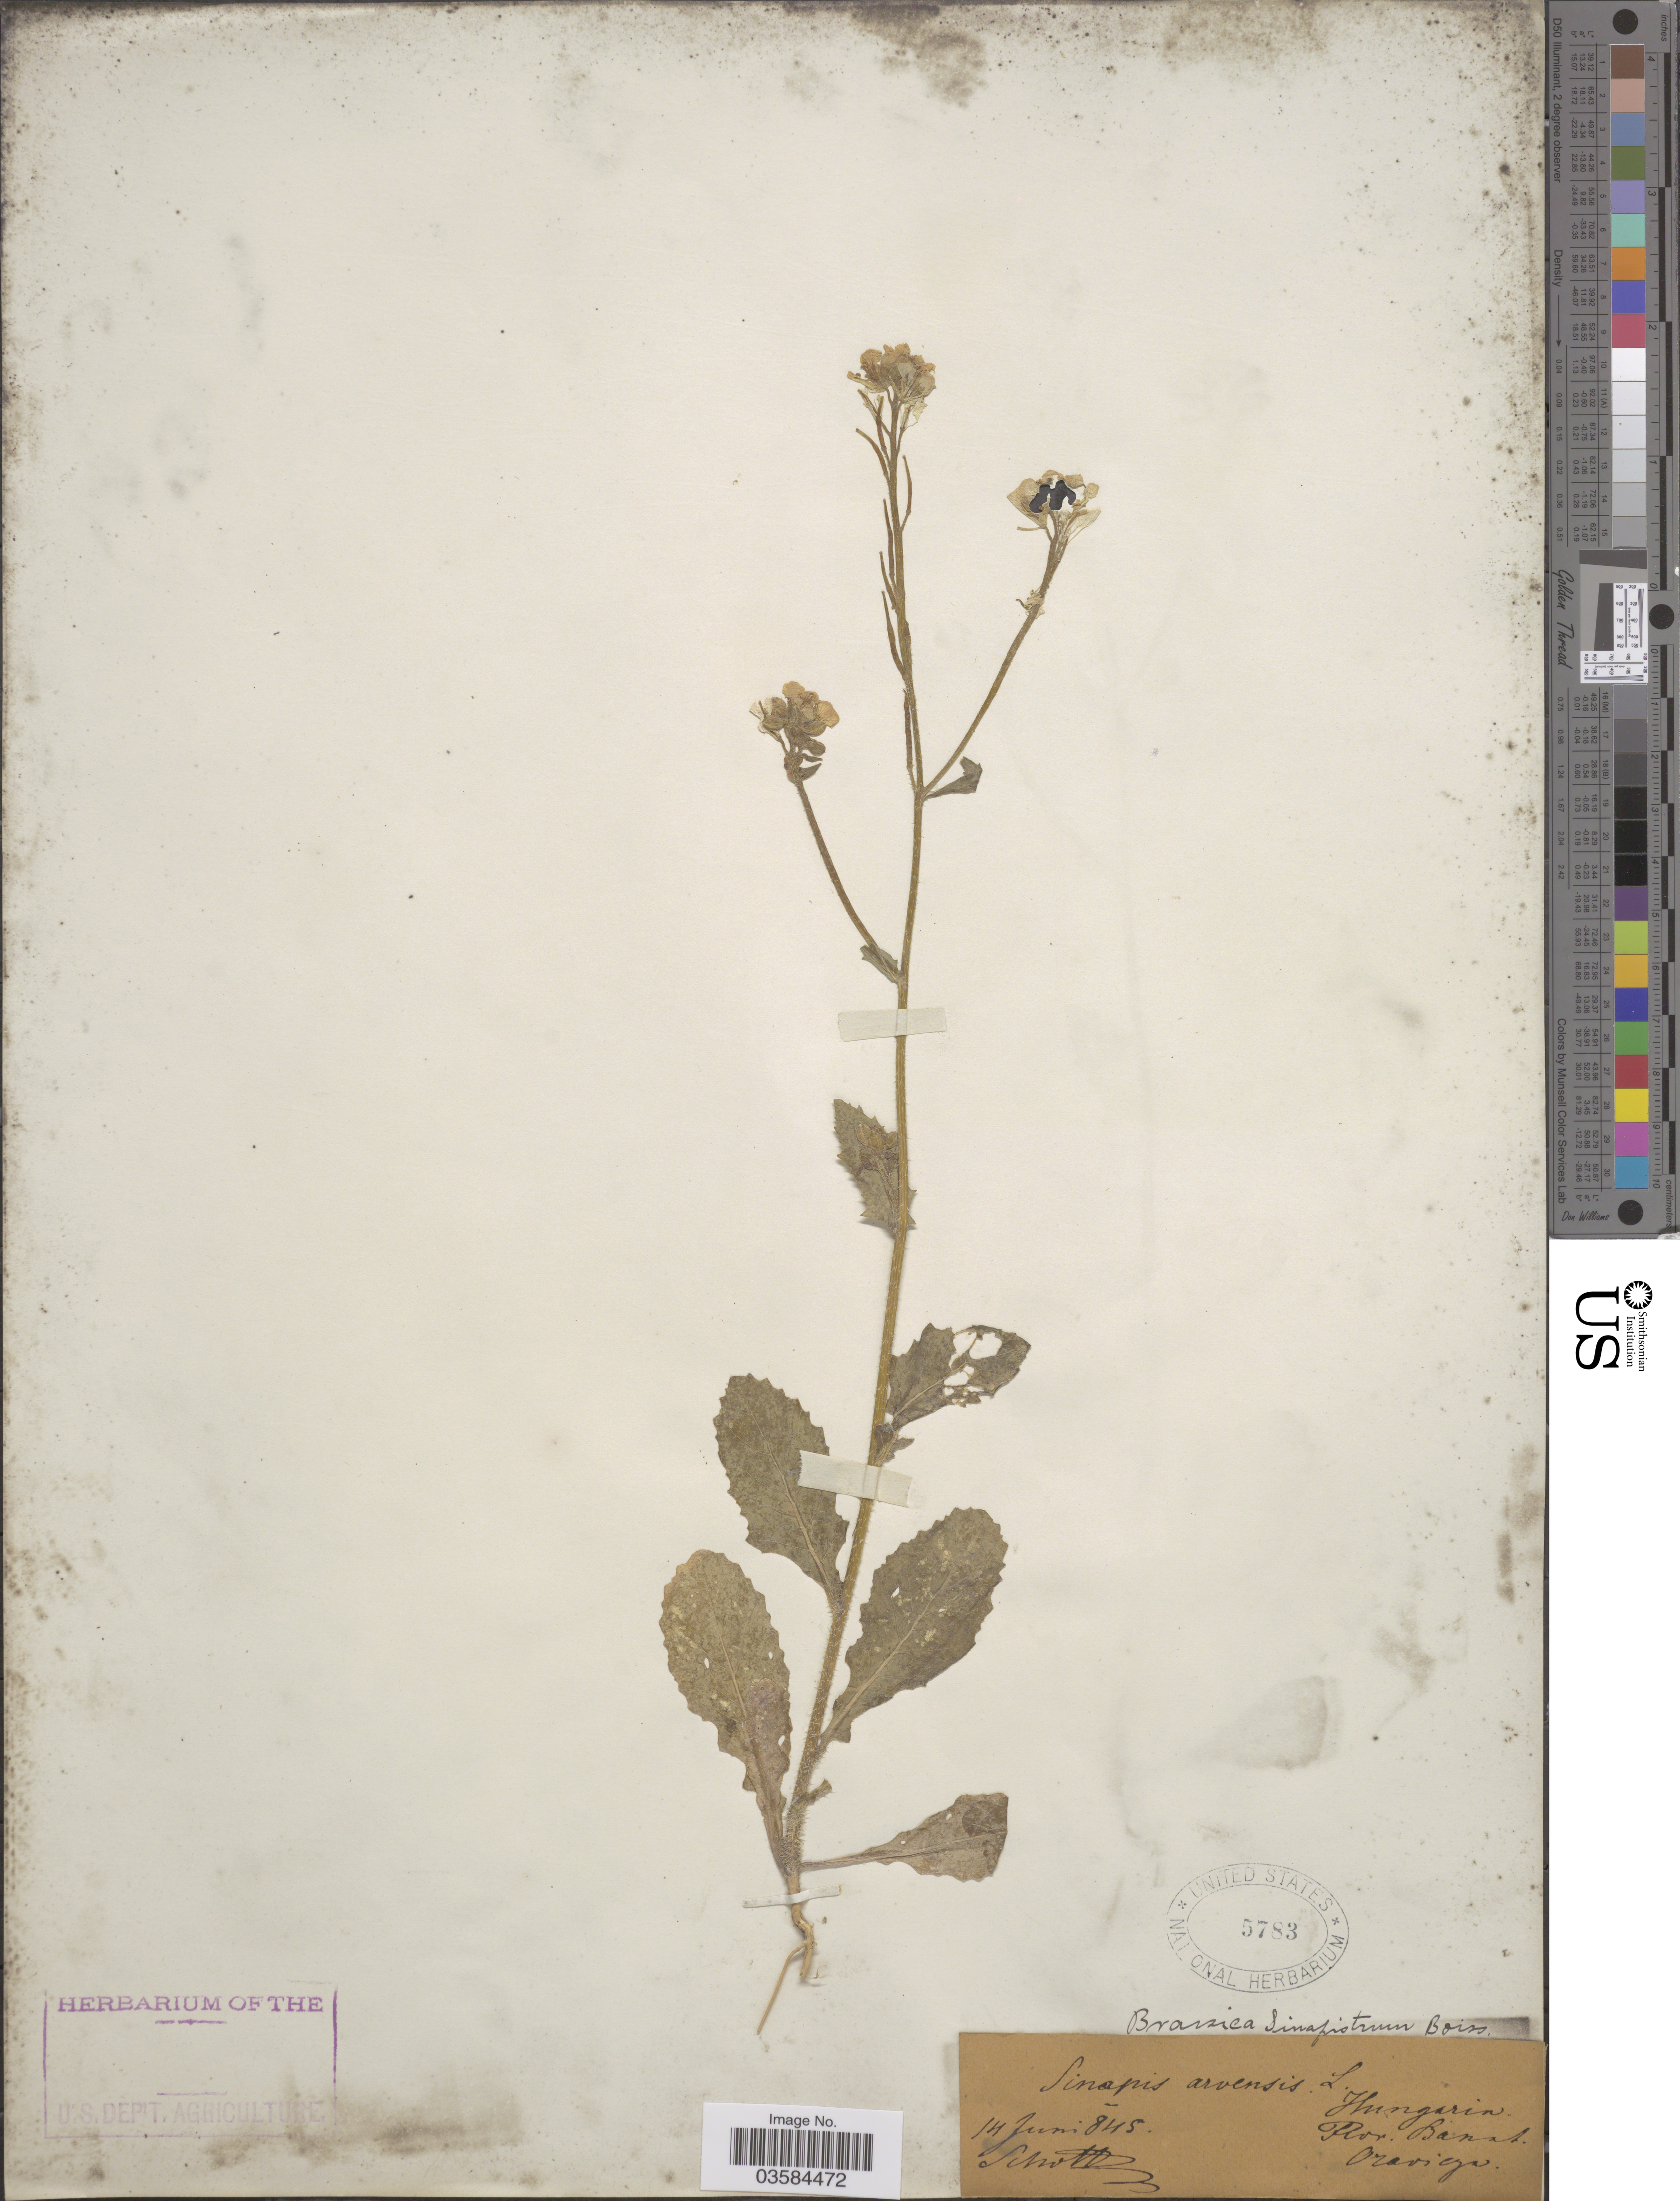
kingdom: Plantae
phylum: Tracheophyta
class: Magnoliopsida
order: Brassicales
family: Brassicaceae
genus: Brassica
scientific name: Brassica sinapistrum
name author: Boiss.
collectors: -. Schottz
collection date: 1845-06-14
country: Hungary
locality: Prov. Banat. Oravigo. [interpreted]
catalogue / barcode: US 5783